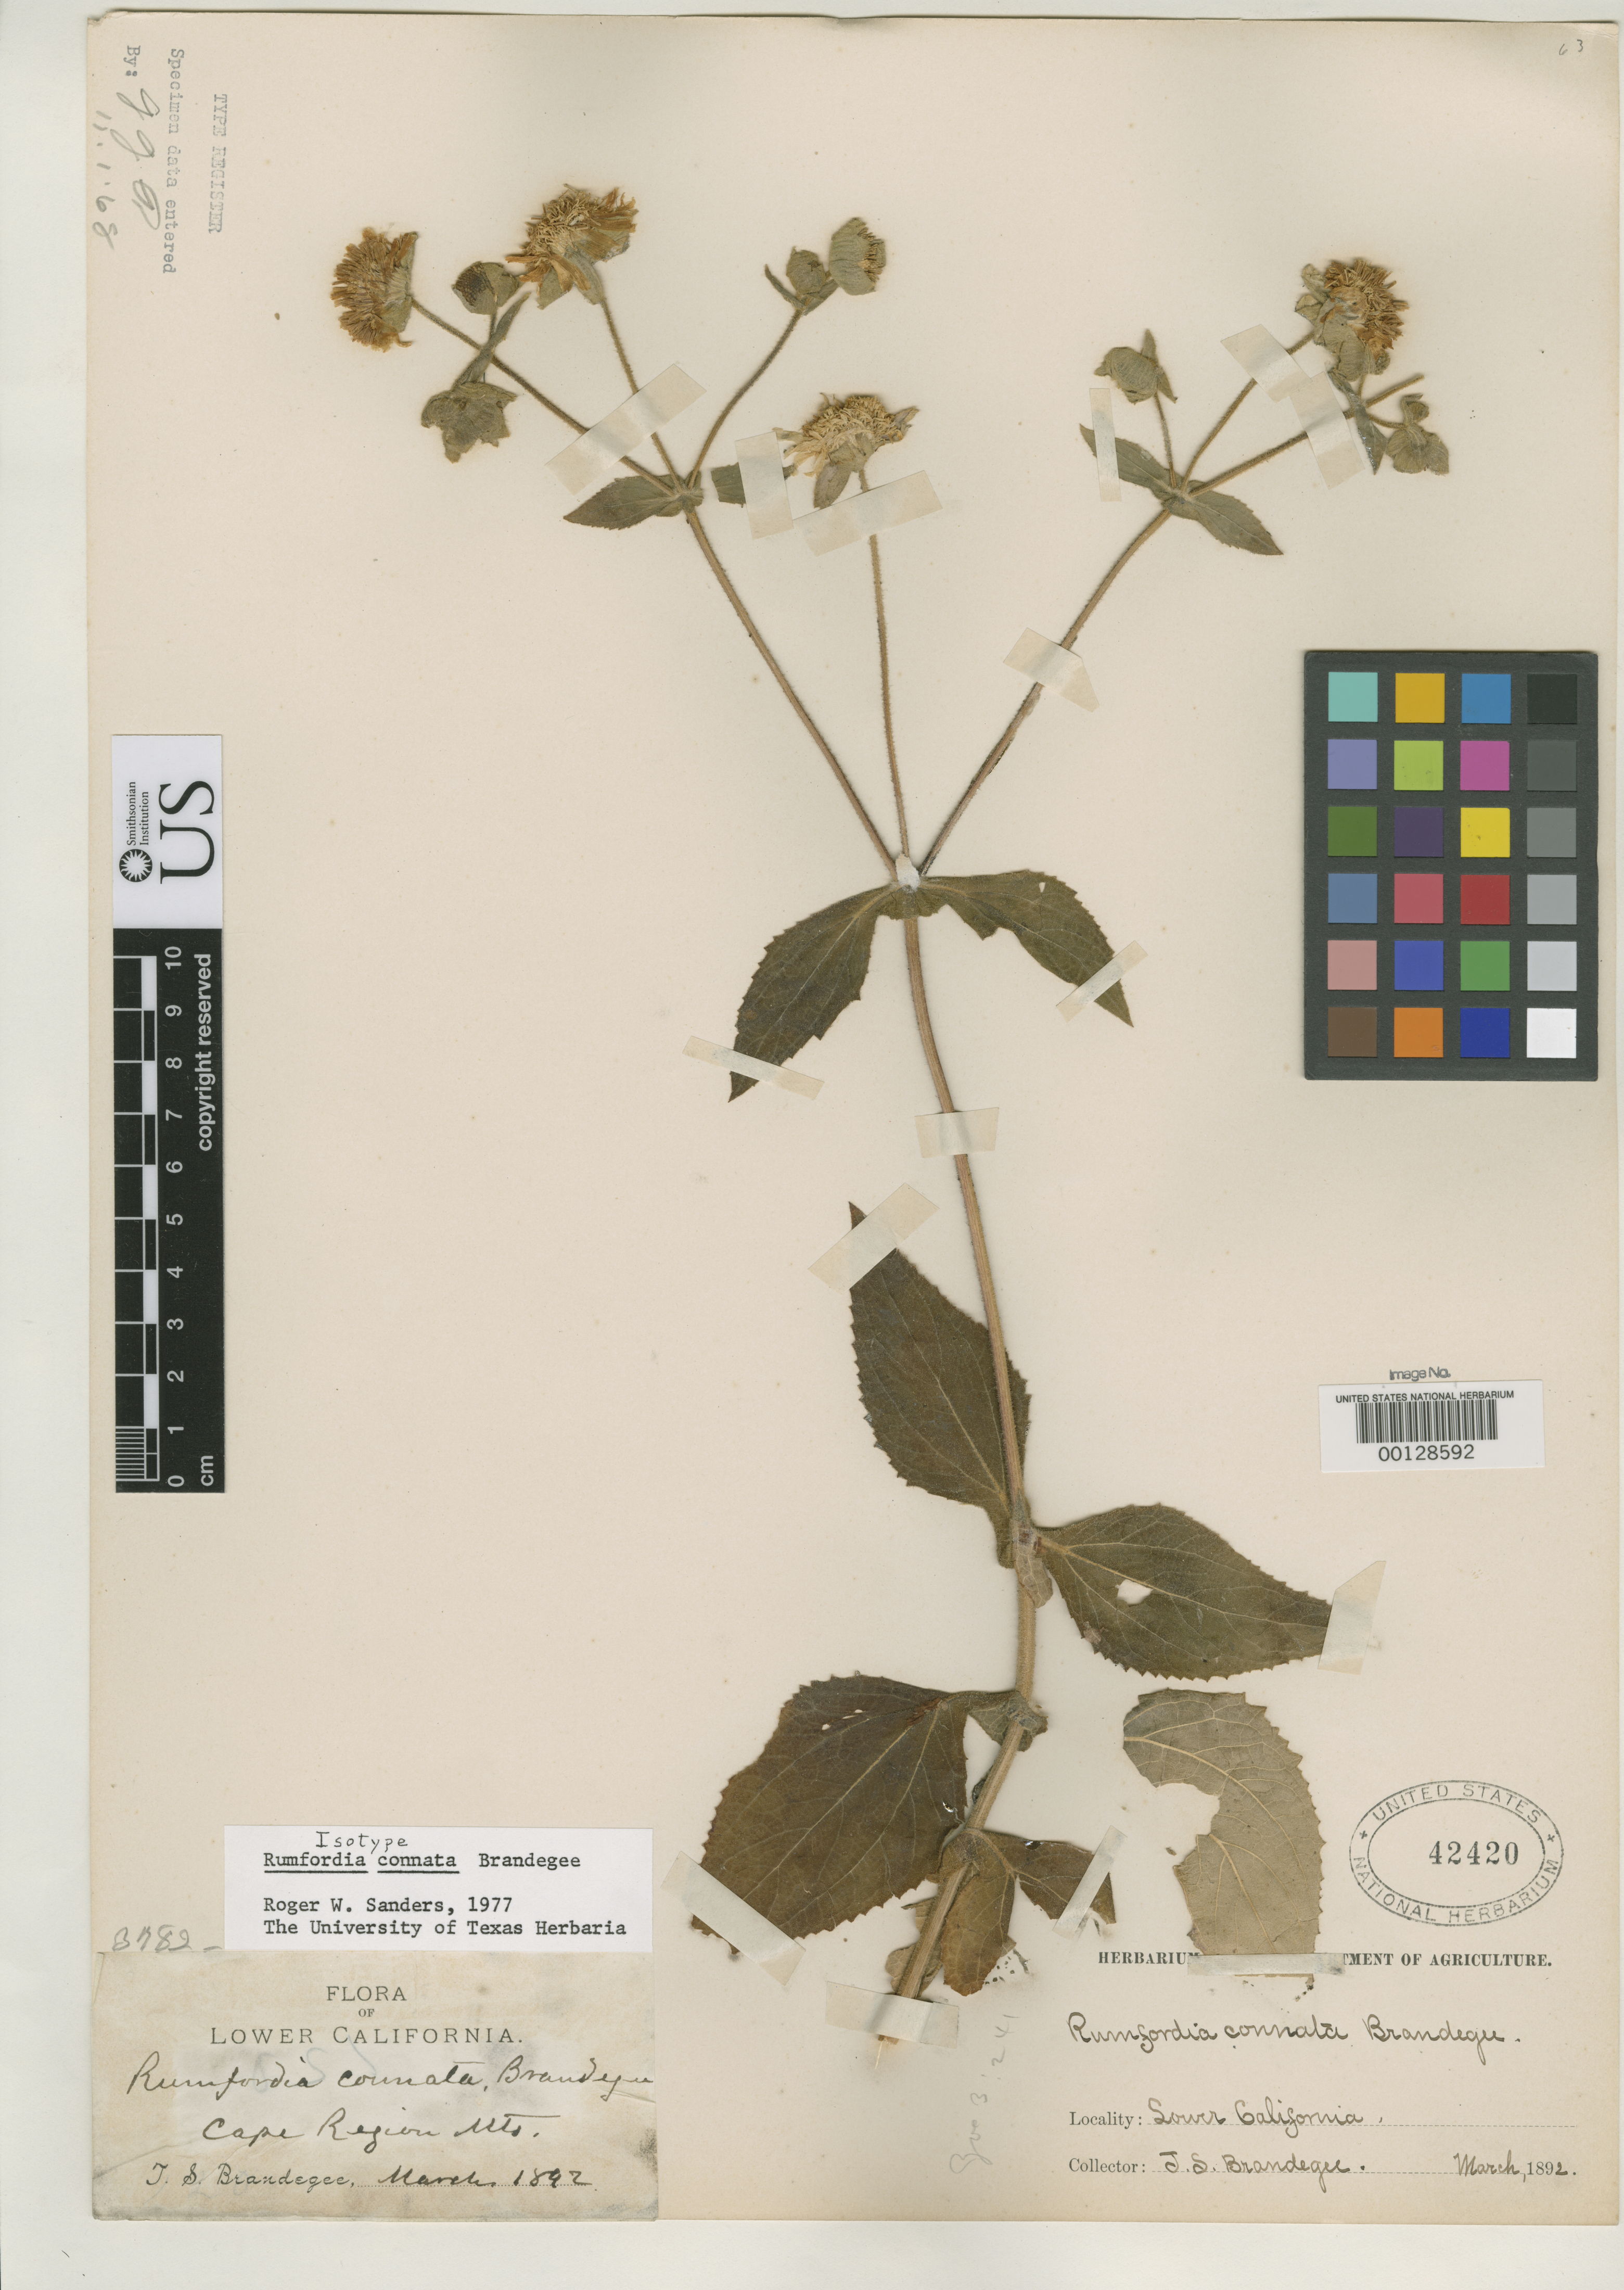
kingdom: Plantae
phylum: Tracheophyta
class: Magnoliopsida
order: Asterales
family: Asteraceae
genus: Rumfordia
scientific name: Rumfordia connata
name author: Brandegee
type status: Isotype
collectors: T. S. Brandegee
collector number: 3782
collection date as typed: Mar 1892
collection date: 1892-03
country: Mexico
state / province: Baja California Sur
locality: Cape Region.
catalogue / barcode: US 42420